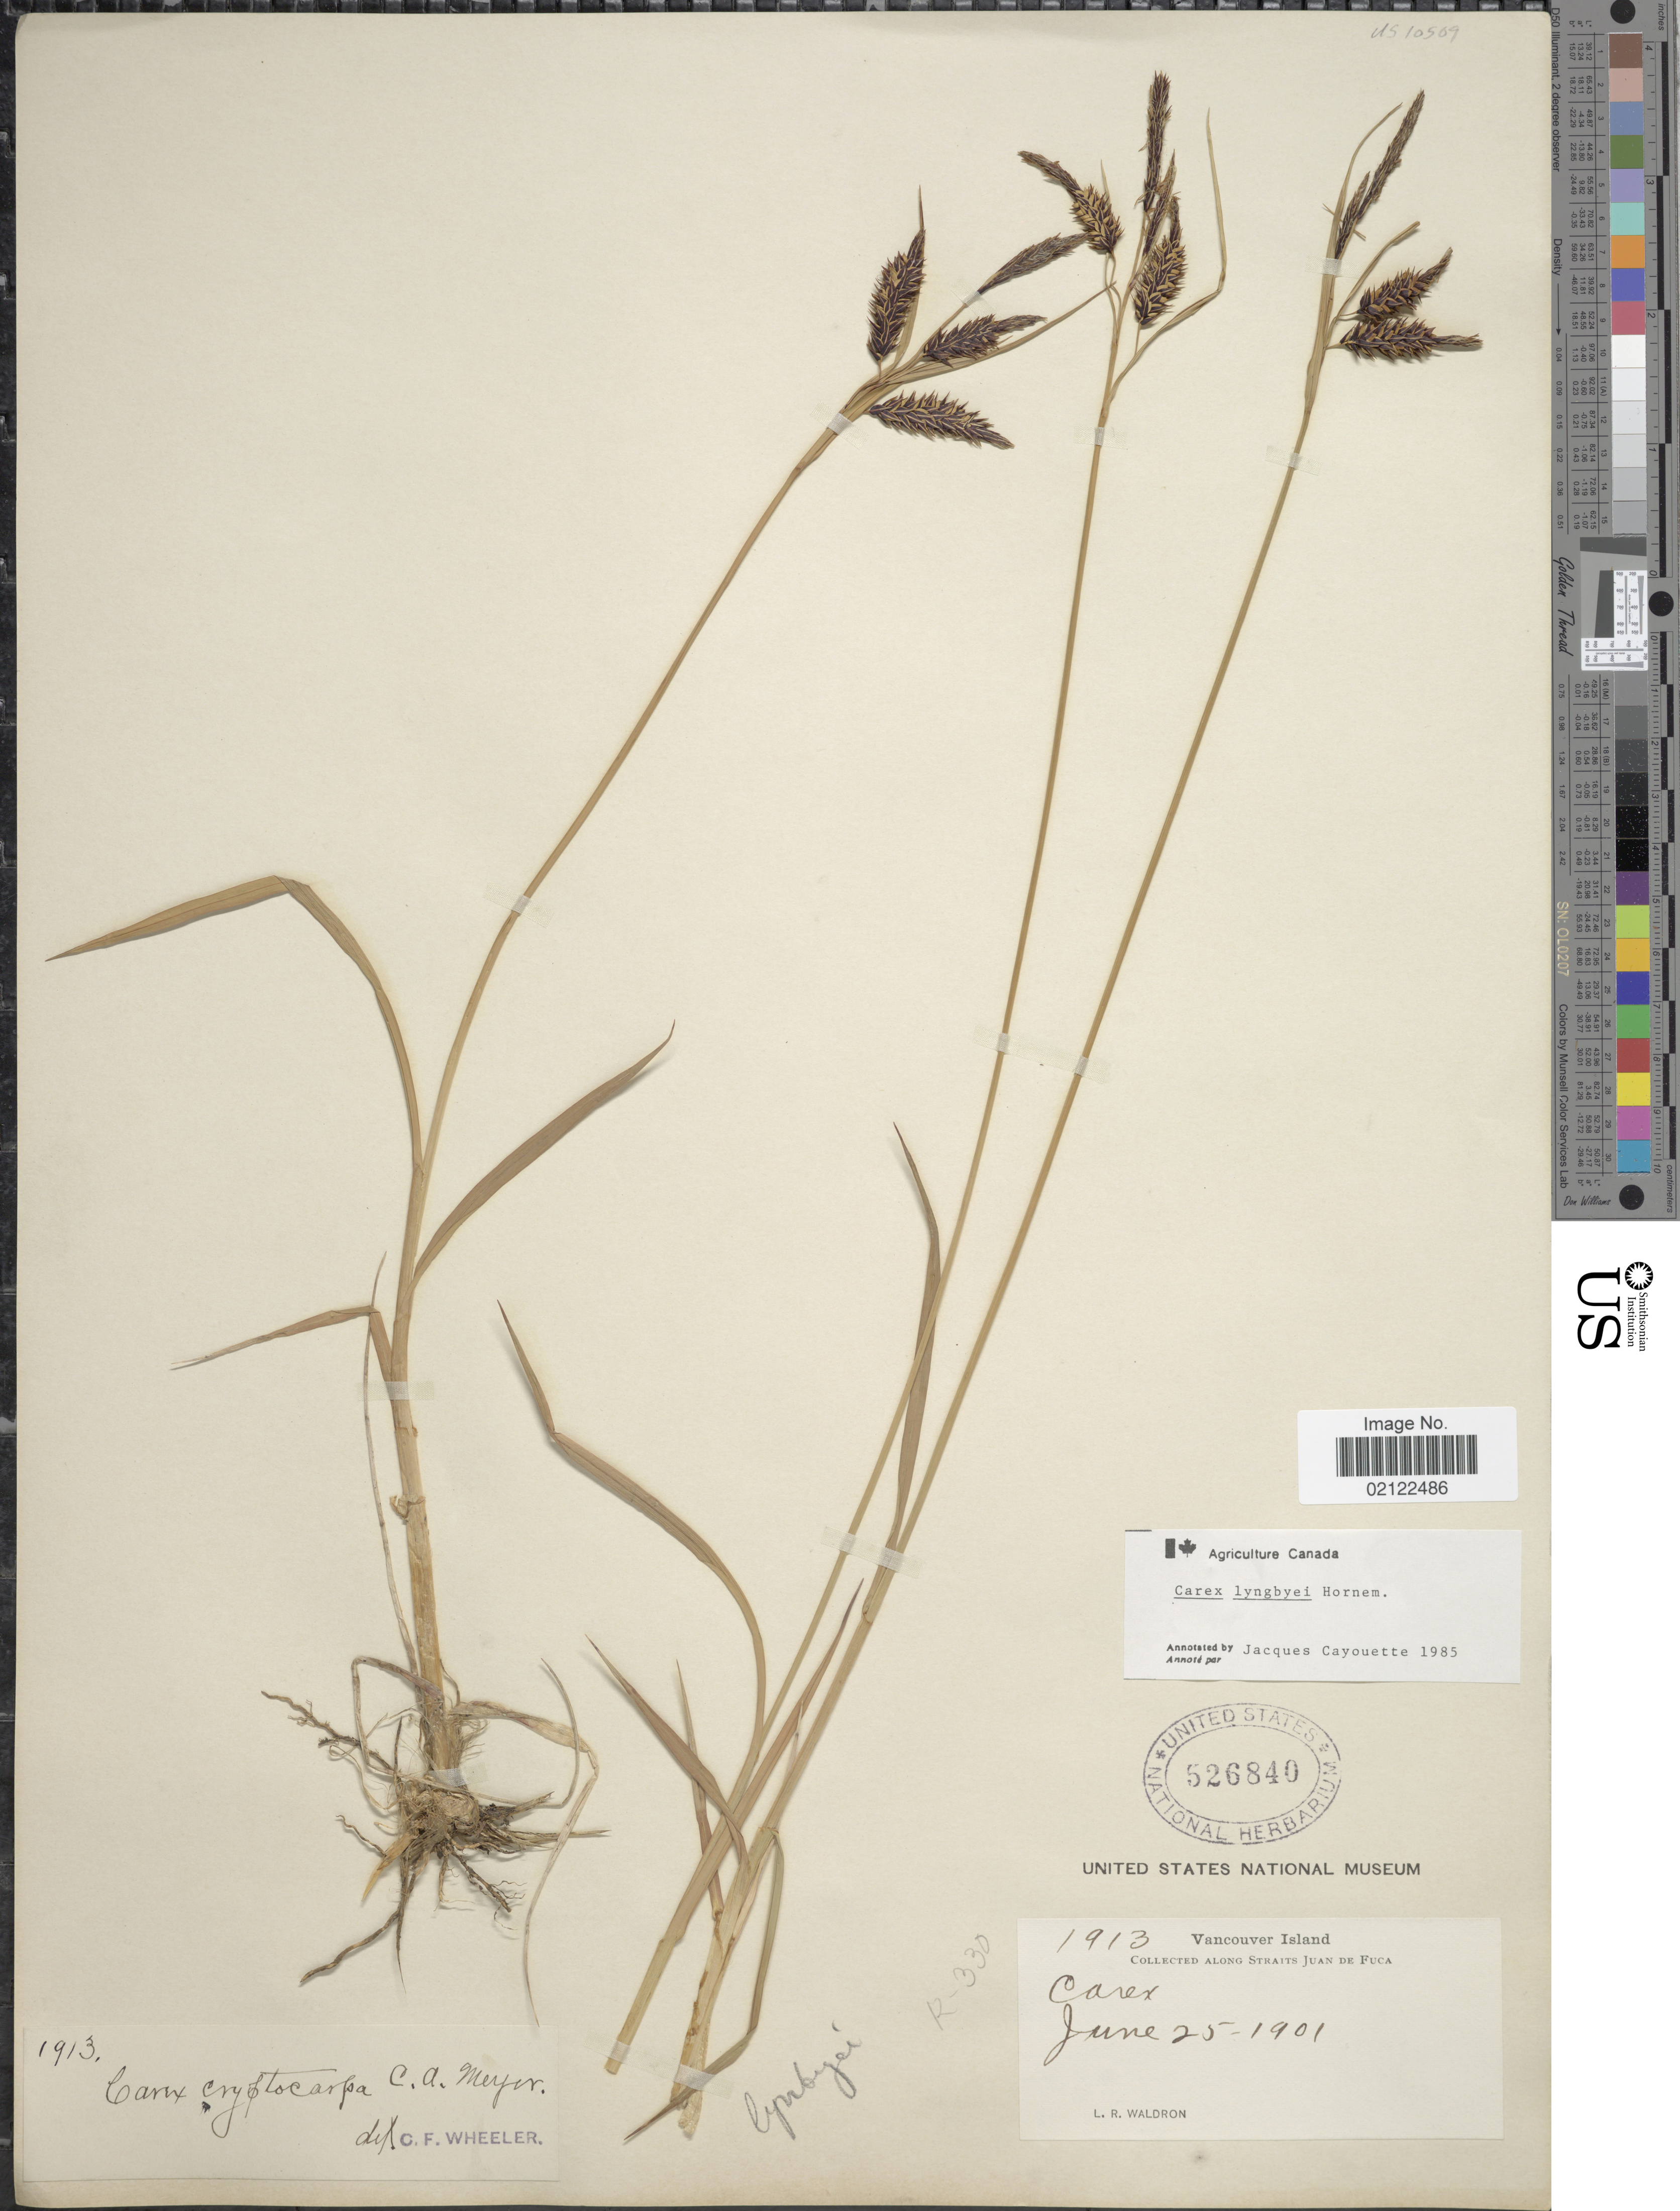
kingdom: Plantae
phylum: Tracheophyta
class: Liliopsida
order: Poales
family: Cyperaceae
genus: Carex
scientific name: Carex lyngbyei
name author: Hornem.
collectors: L. Waldron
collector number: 1913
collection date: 1901-06-25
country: Canada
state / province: British Columbia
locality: Vancouver Island. Collected along Straits Juan de Fuca.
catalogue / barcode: US 526840